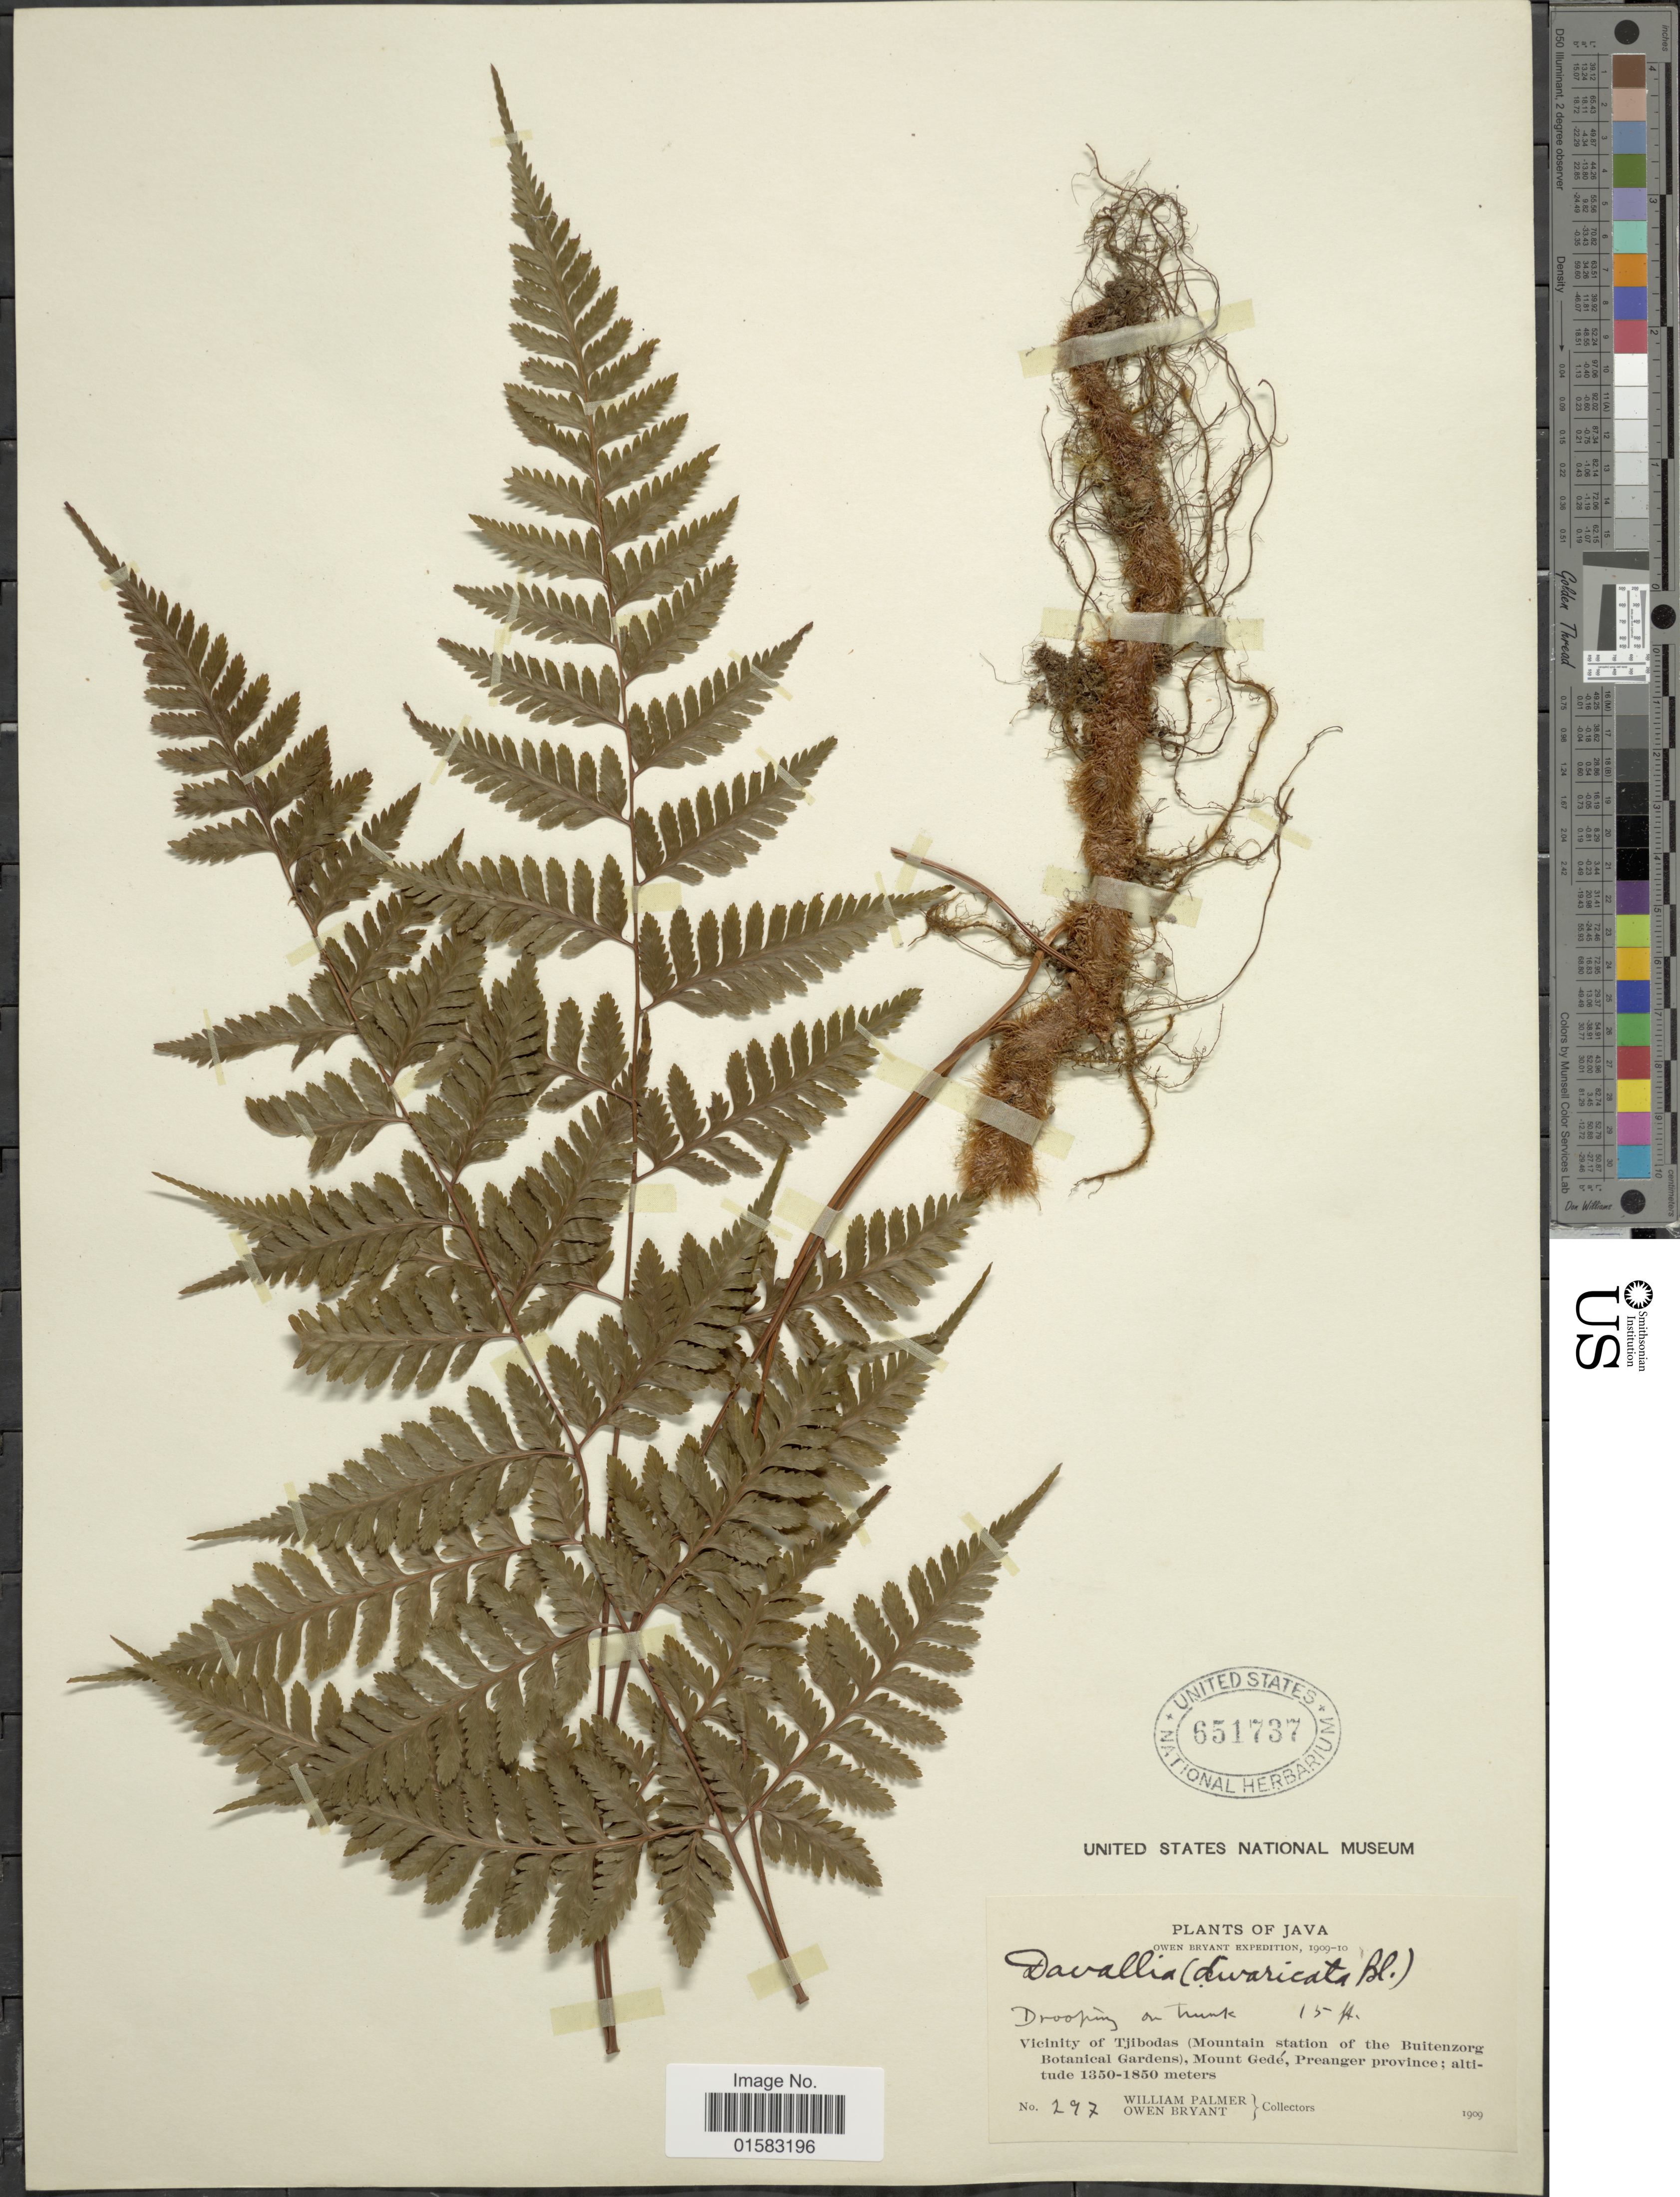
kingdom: Plantae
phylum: Tracheophyta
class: Polypodiopsida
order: Polypodiales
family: Davalliaceae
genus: Davallia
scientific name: Davallia divaricata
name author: Blume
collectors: W. Palmer & O. Bryant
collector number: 797*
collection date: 1909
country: Indonesia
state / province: Java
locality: Vicinity of Tjibodas (Mountain Station of the Buitenzorg Botanical Gardens), Mount Gede, Preanger Province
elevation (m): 1350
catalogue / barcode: US 651737